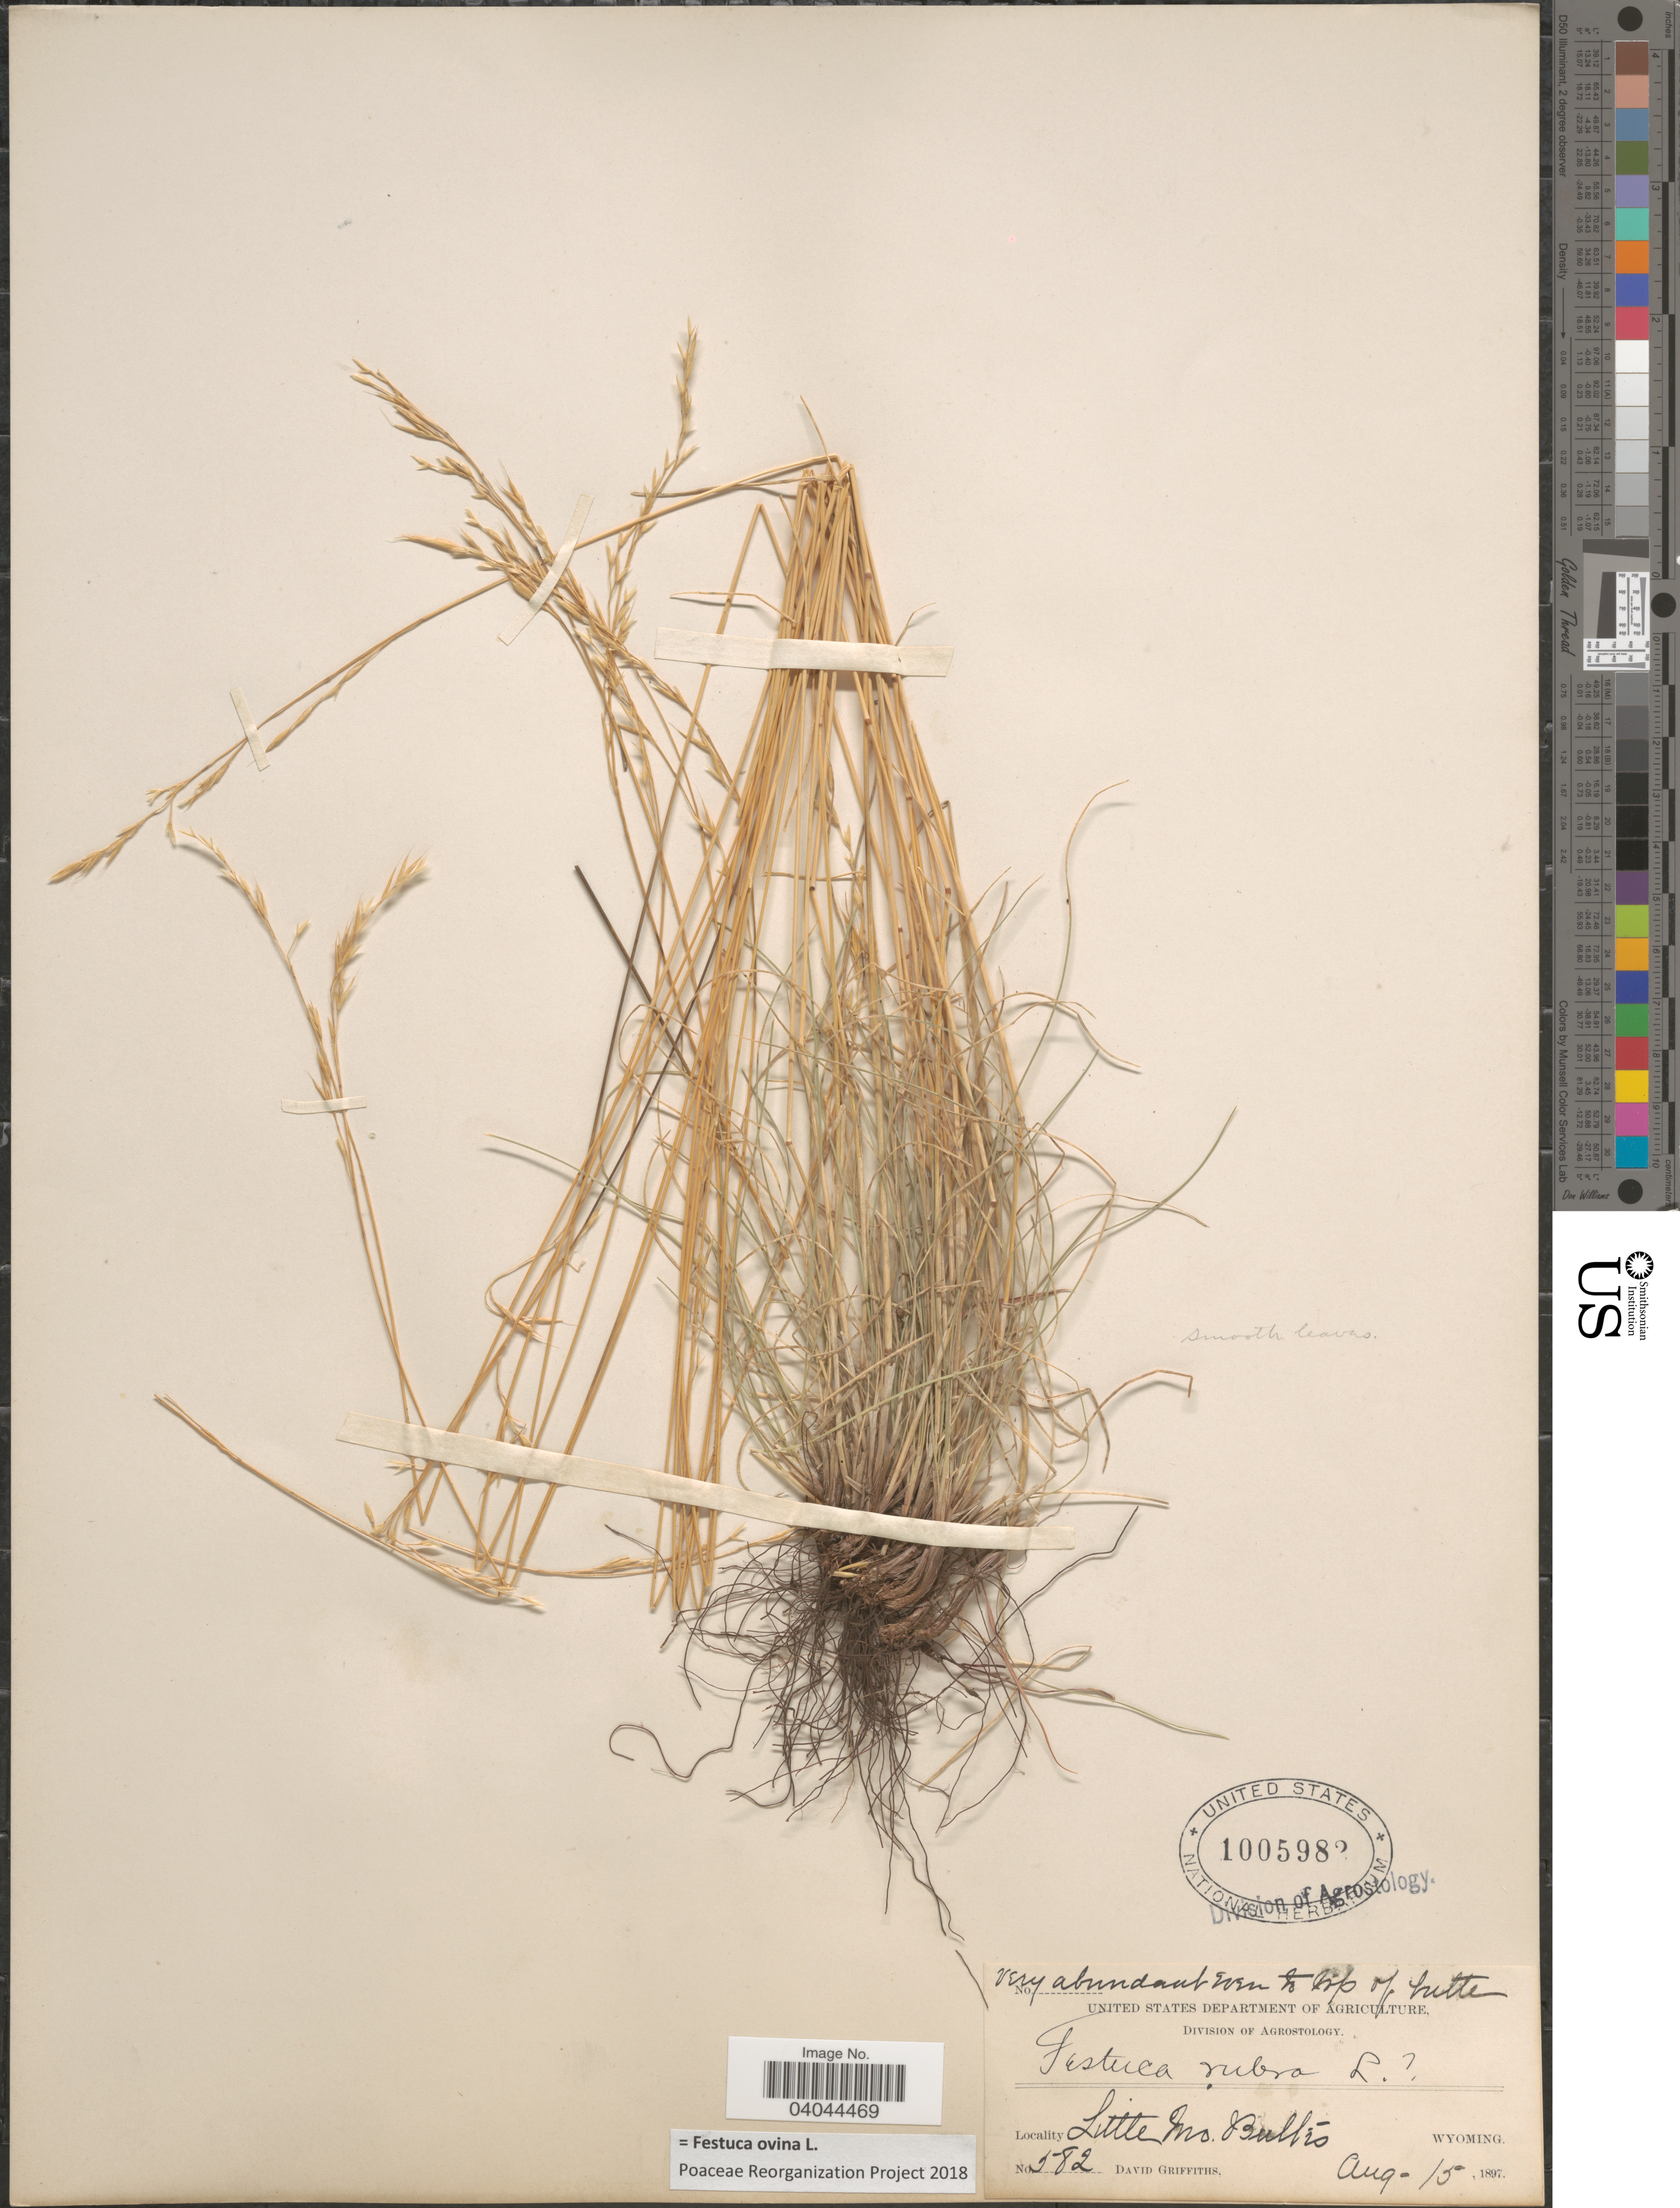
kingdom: Plantae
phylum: Tracheophyta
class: Liliopsida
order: Poales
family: Poaceae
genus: Festuca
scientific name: Festuca ovina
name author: L.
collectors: D. Griffiths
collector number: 582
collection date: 1897-08-15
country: United States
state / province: Wyoming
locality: Little Mo Buttes.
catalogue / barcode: US 1005982